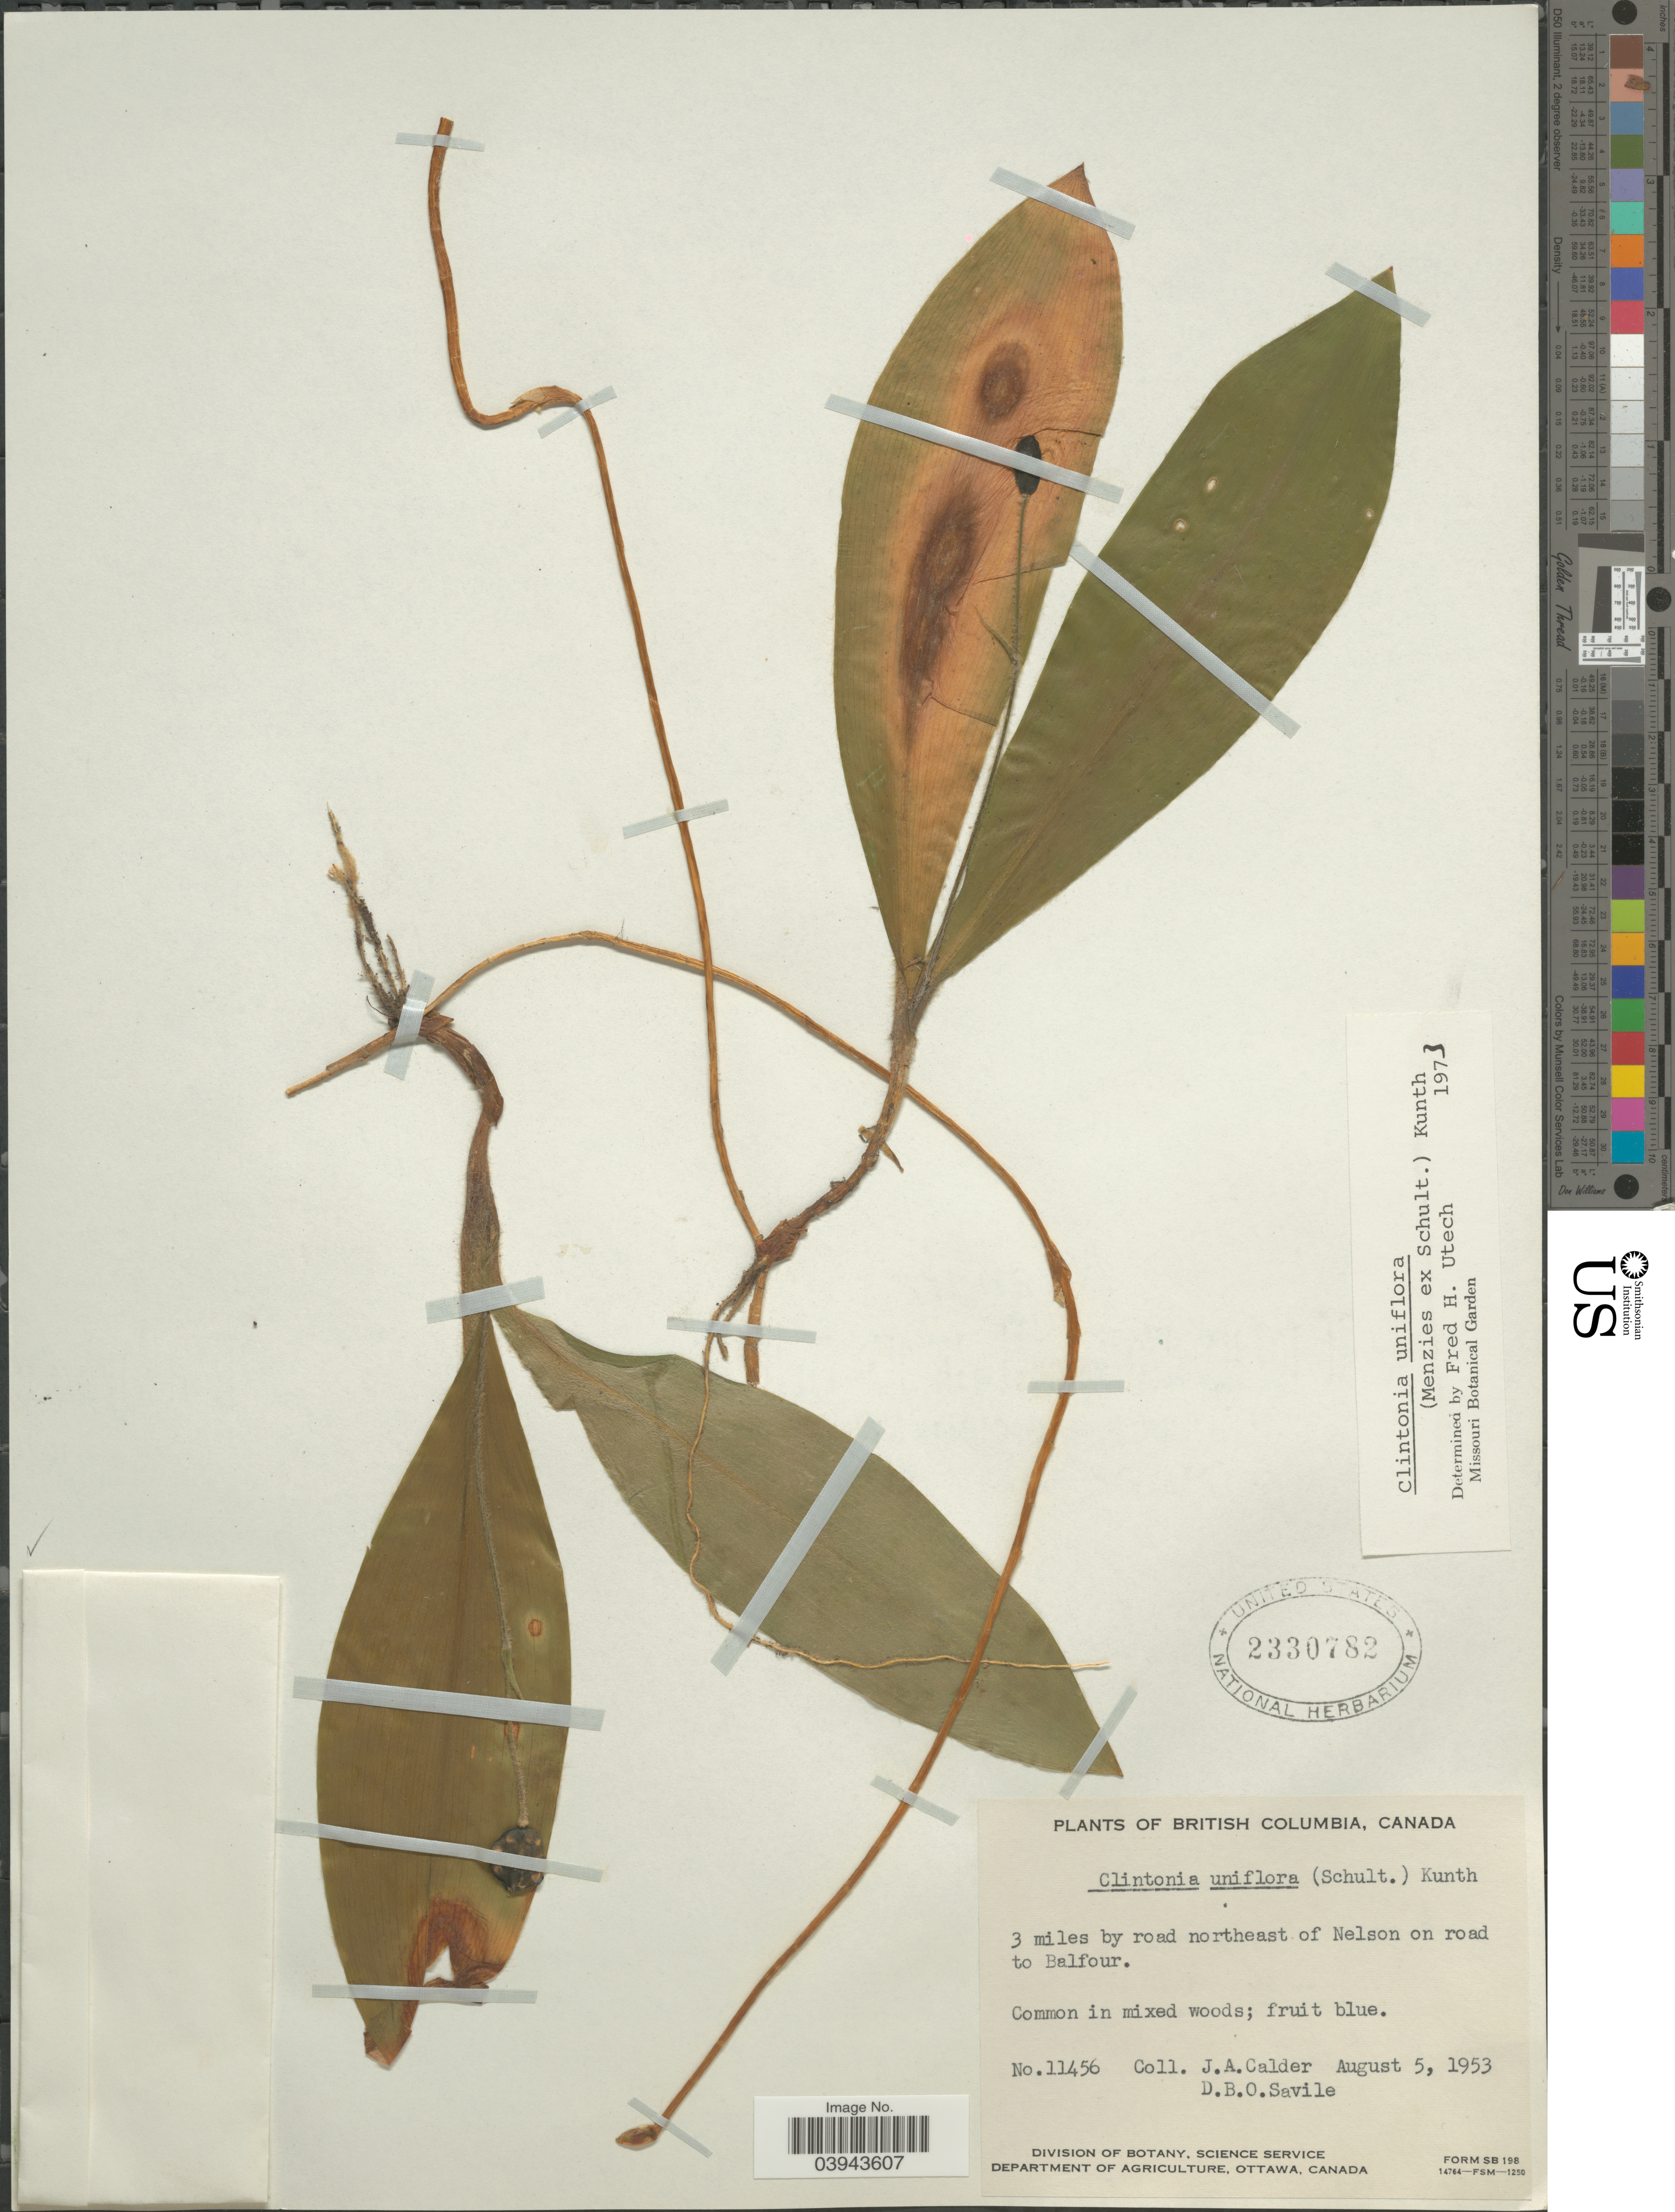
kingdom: Plantae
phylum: Tracheophyta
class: Liliopsida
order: Liliales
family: Liliaceae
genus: Clintonia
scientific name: Clintonia uniflora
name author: Kunth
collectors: J. A. Calder & D. Savile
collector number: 11456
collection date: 1953-08-05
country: Canada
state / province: British Columbia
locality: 3 miles by road northeast of Nelson on road to Balfour.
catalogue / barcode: US 2330782